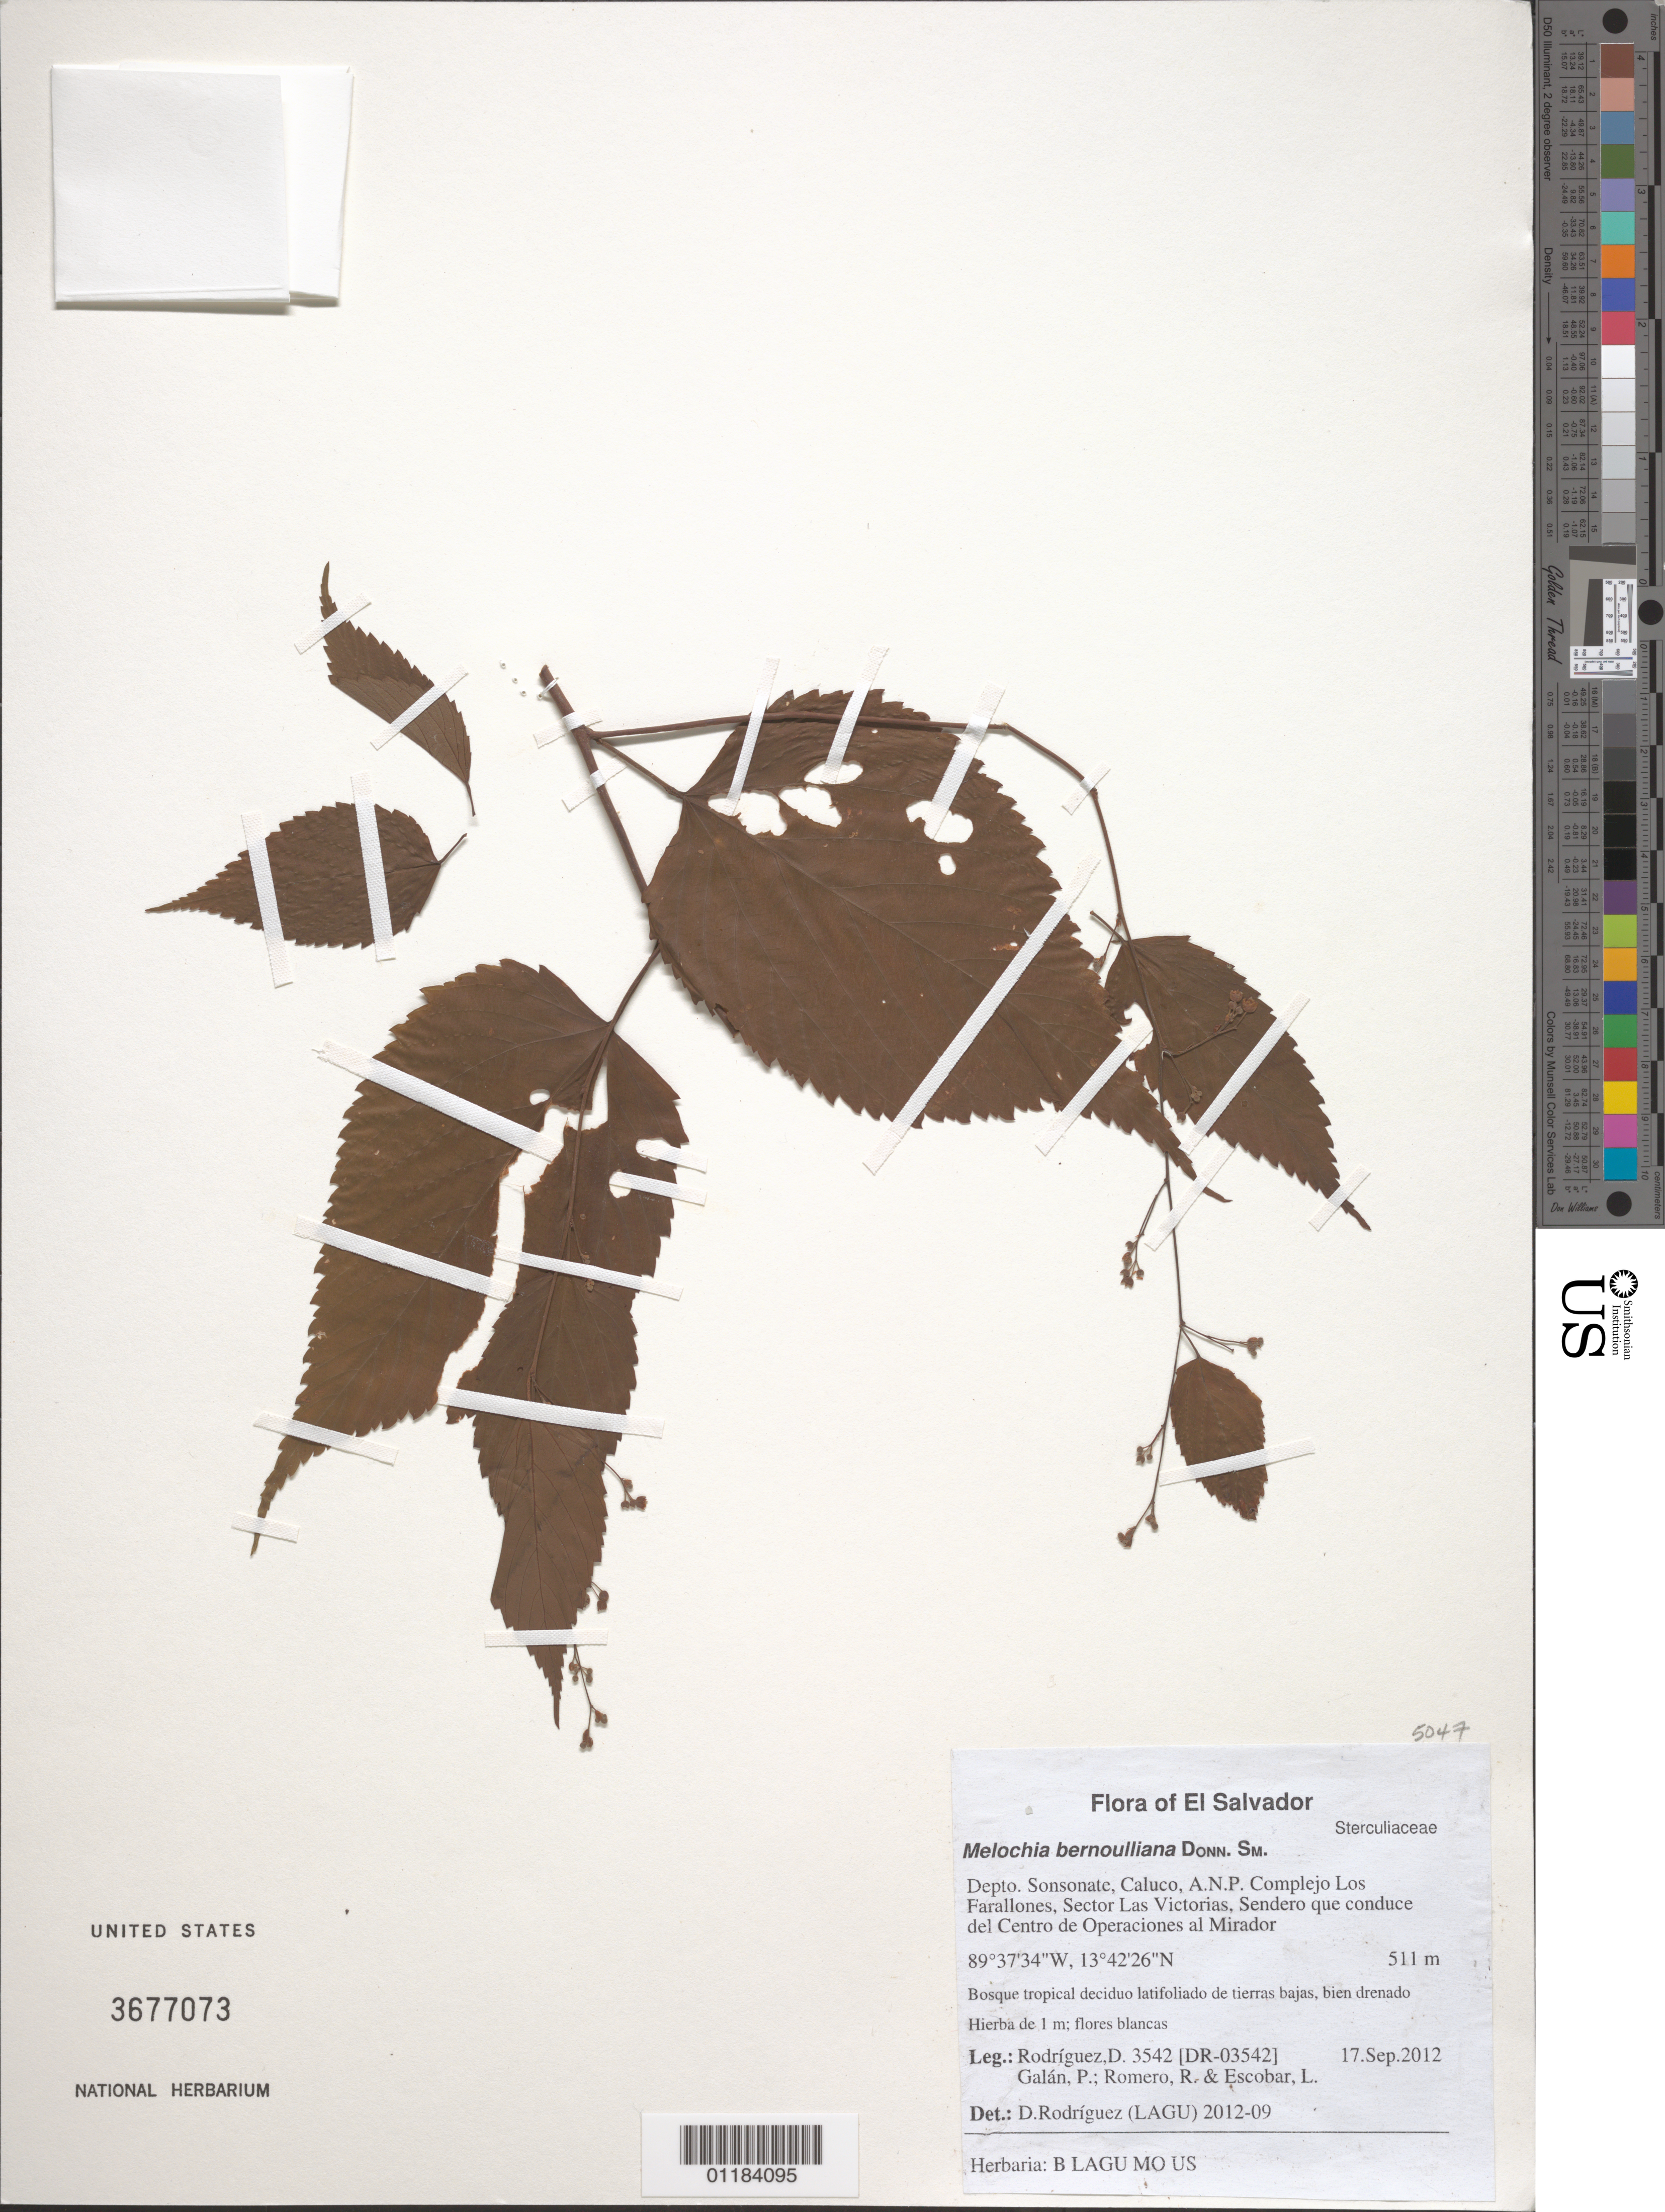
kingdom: Plantae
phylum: Tracheophyta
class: Magnoliopsida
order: Malvales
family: Malvaceae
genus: Melochia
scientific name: Melochia bernoulliana var. turpiniana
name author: Donn. Sm.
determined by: Rodriguez, D., (LAGU), Asociacion Jardin Botanico La Laguna, Urbanizacion Plan de La Laguna (EL SALVADOR)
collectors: D. Rodriguez, P. Galan, R. Romero & L. E. Escobar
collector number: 3542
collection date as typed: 17.Sep.2012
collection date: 2012-09-17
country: El Salvador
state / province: Sonsonate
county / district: Caluco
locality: A.N.P. Complejo Los Farallones, Sector Las Victorias, Sendero que conduce del Centro de Operaciones al Mirador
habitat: bosque tropical deciduo latifoliado de tierras bajas, bien drenado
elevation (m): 511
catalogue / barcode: US 3677073